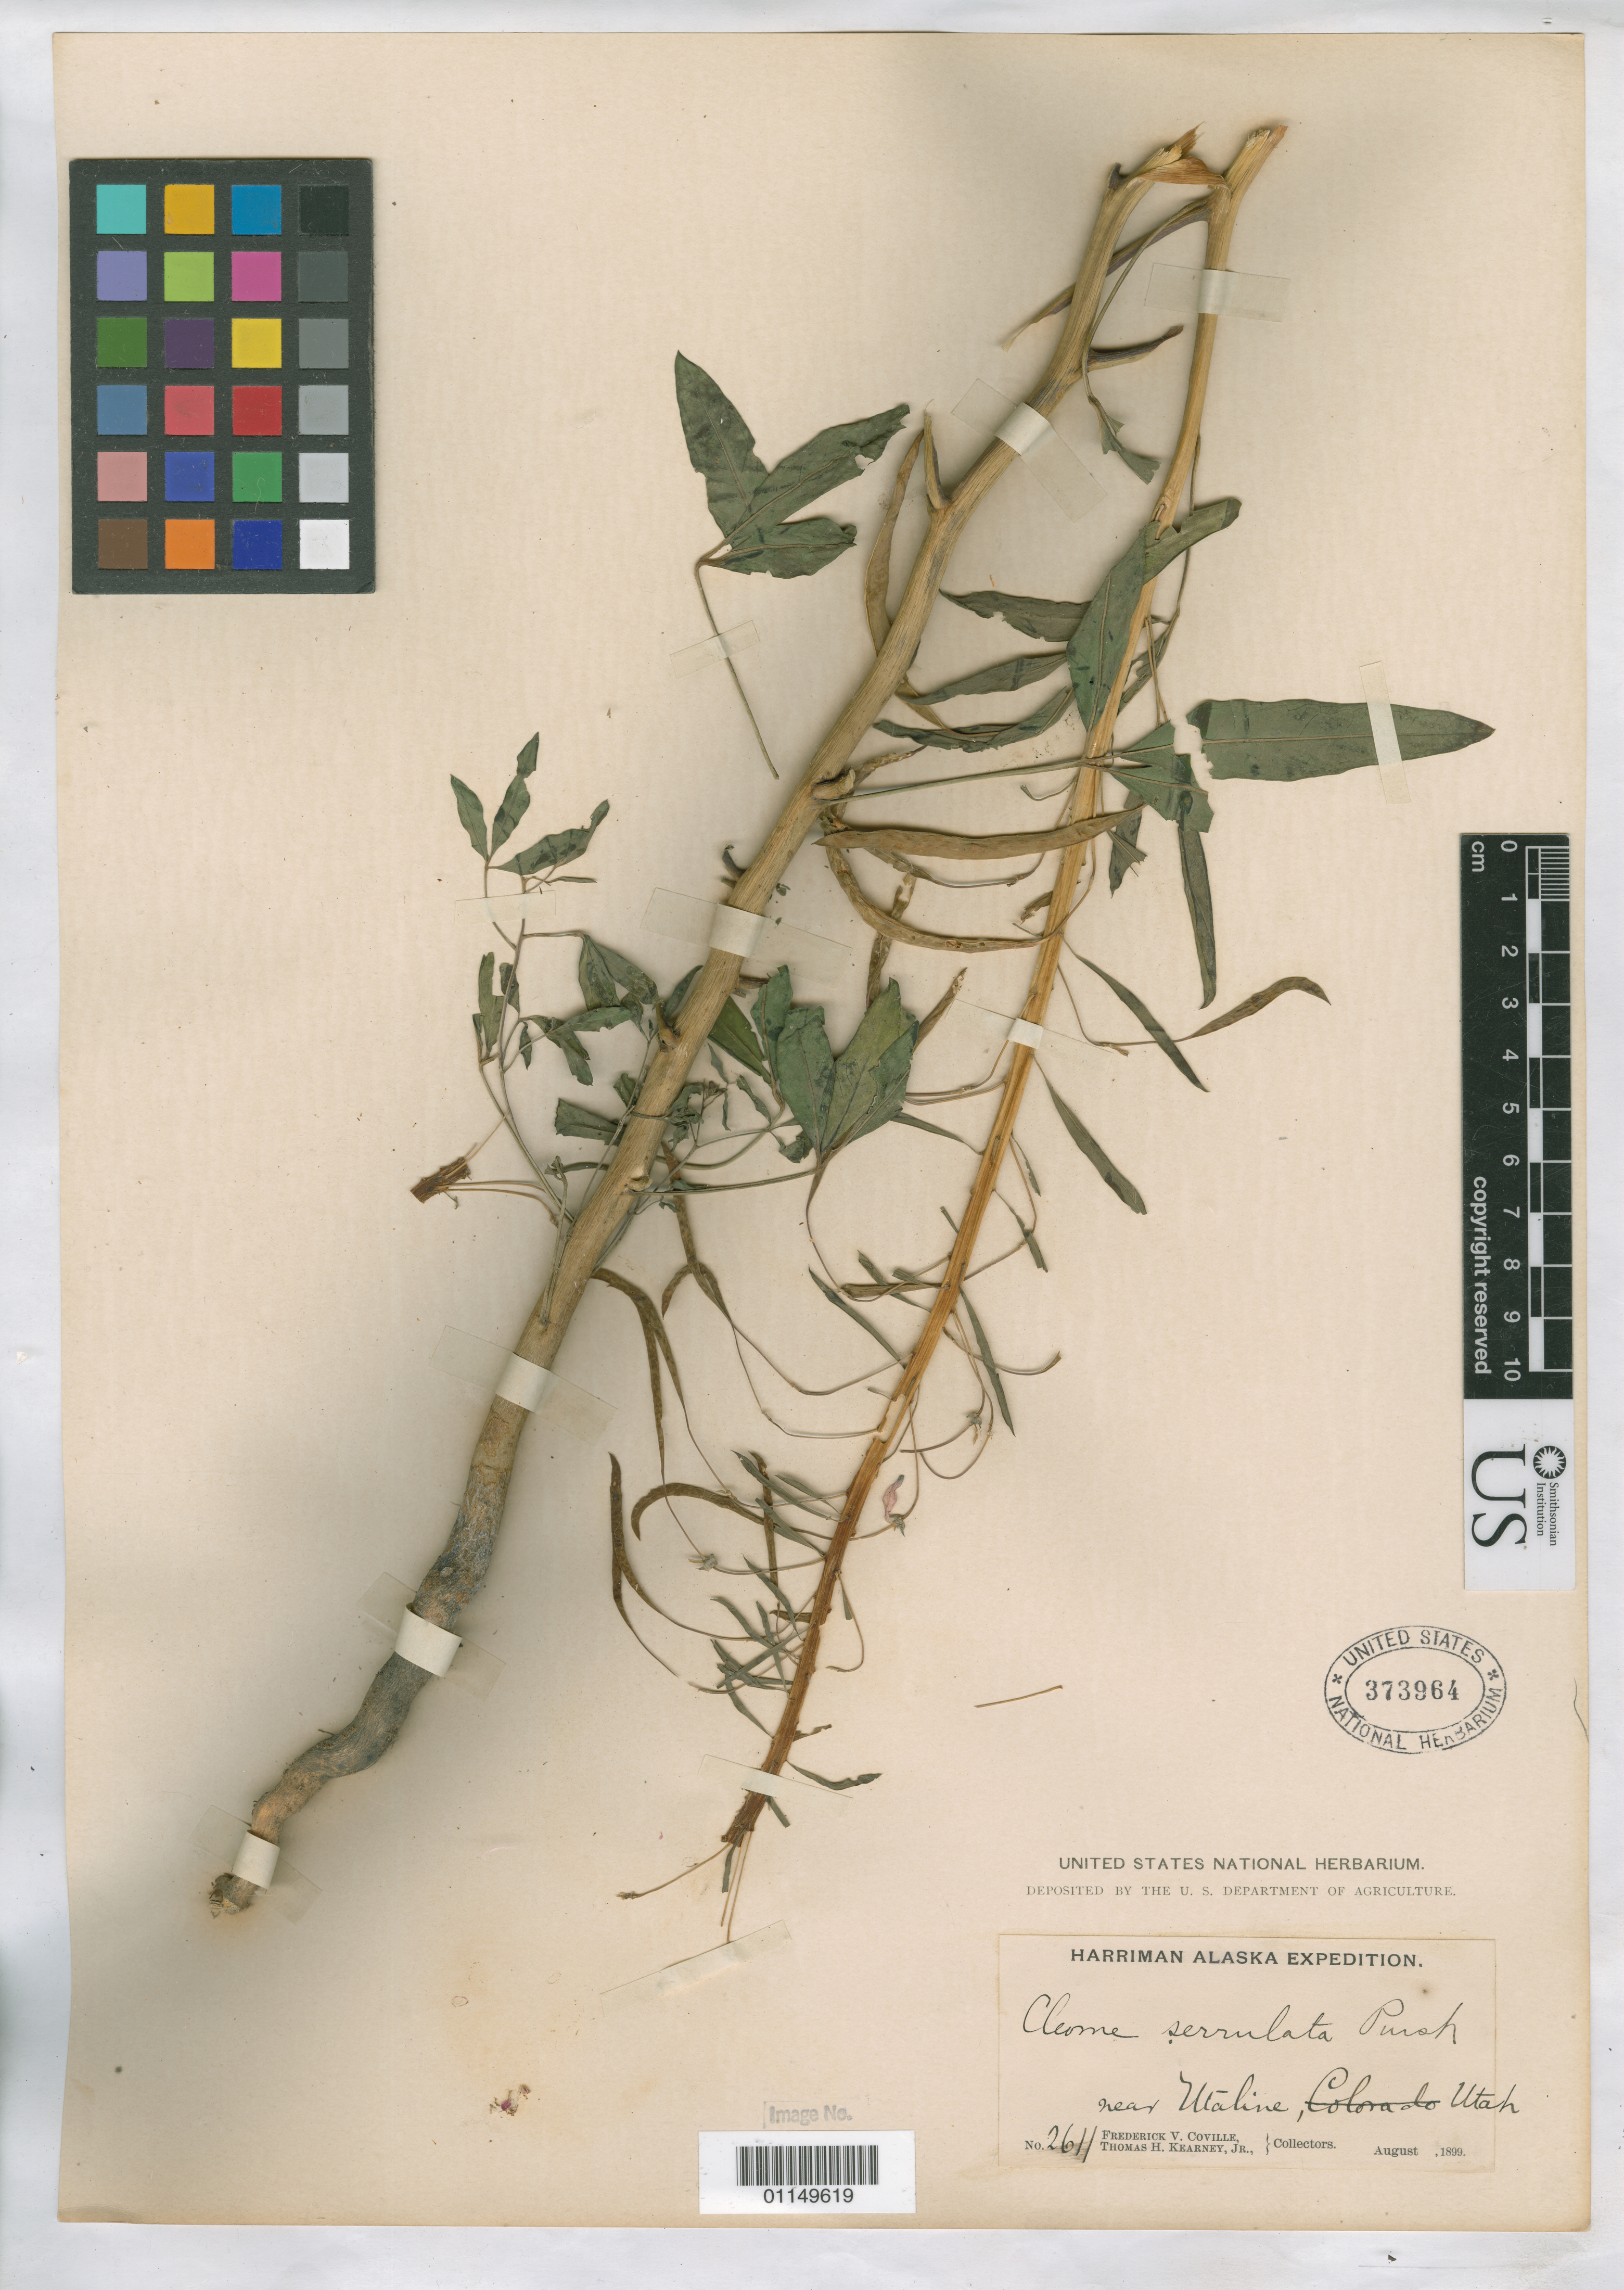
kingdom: Plantae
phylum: Tracheophyta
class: Magnoliopsida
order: Brassicales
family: Cleomaceae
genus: Cleomella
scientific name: Cleomella serrulata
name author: (Pursh) Roalson & J.C. Hall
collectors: F. V. Coville & T. H. Kearney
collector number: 2611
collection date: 1899-08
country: United States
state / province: Utah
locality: Near Utaline.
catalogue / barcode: US 373964